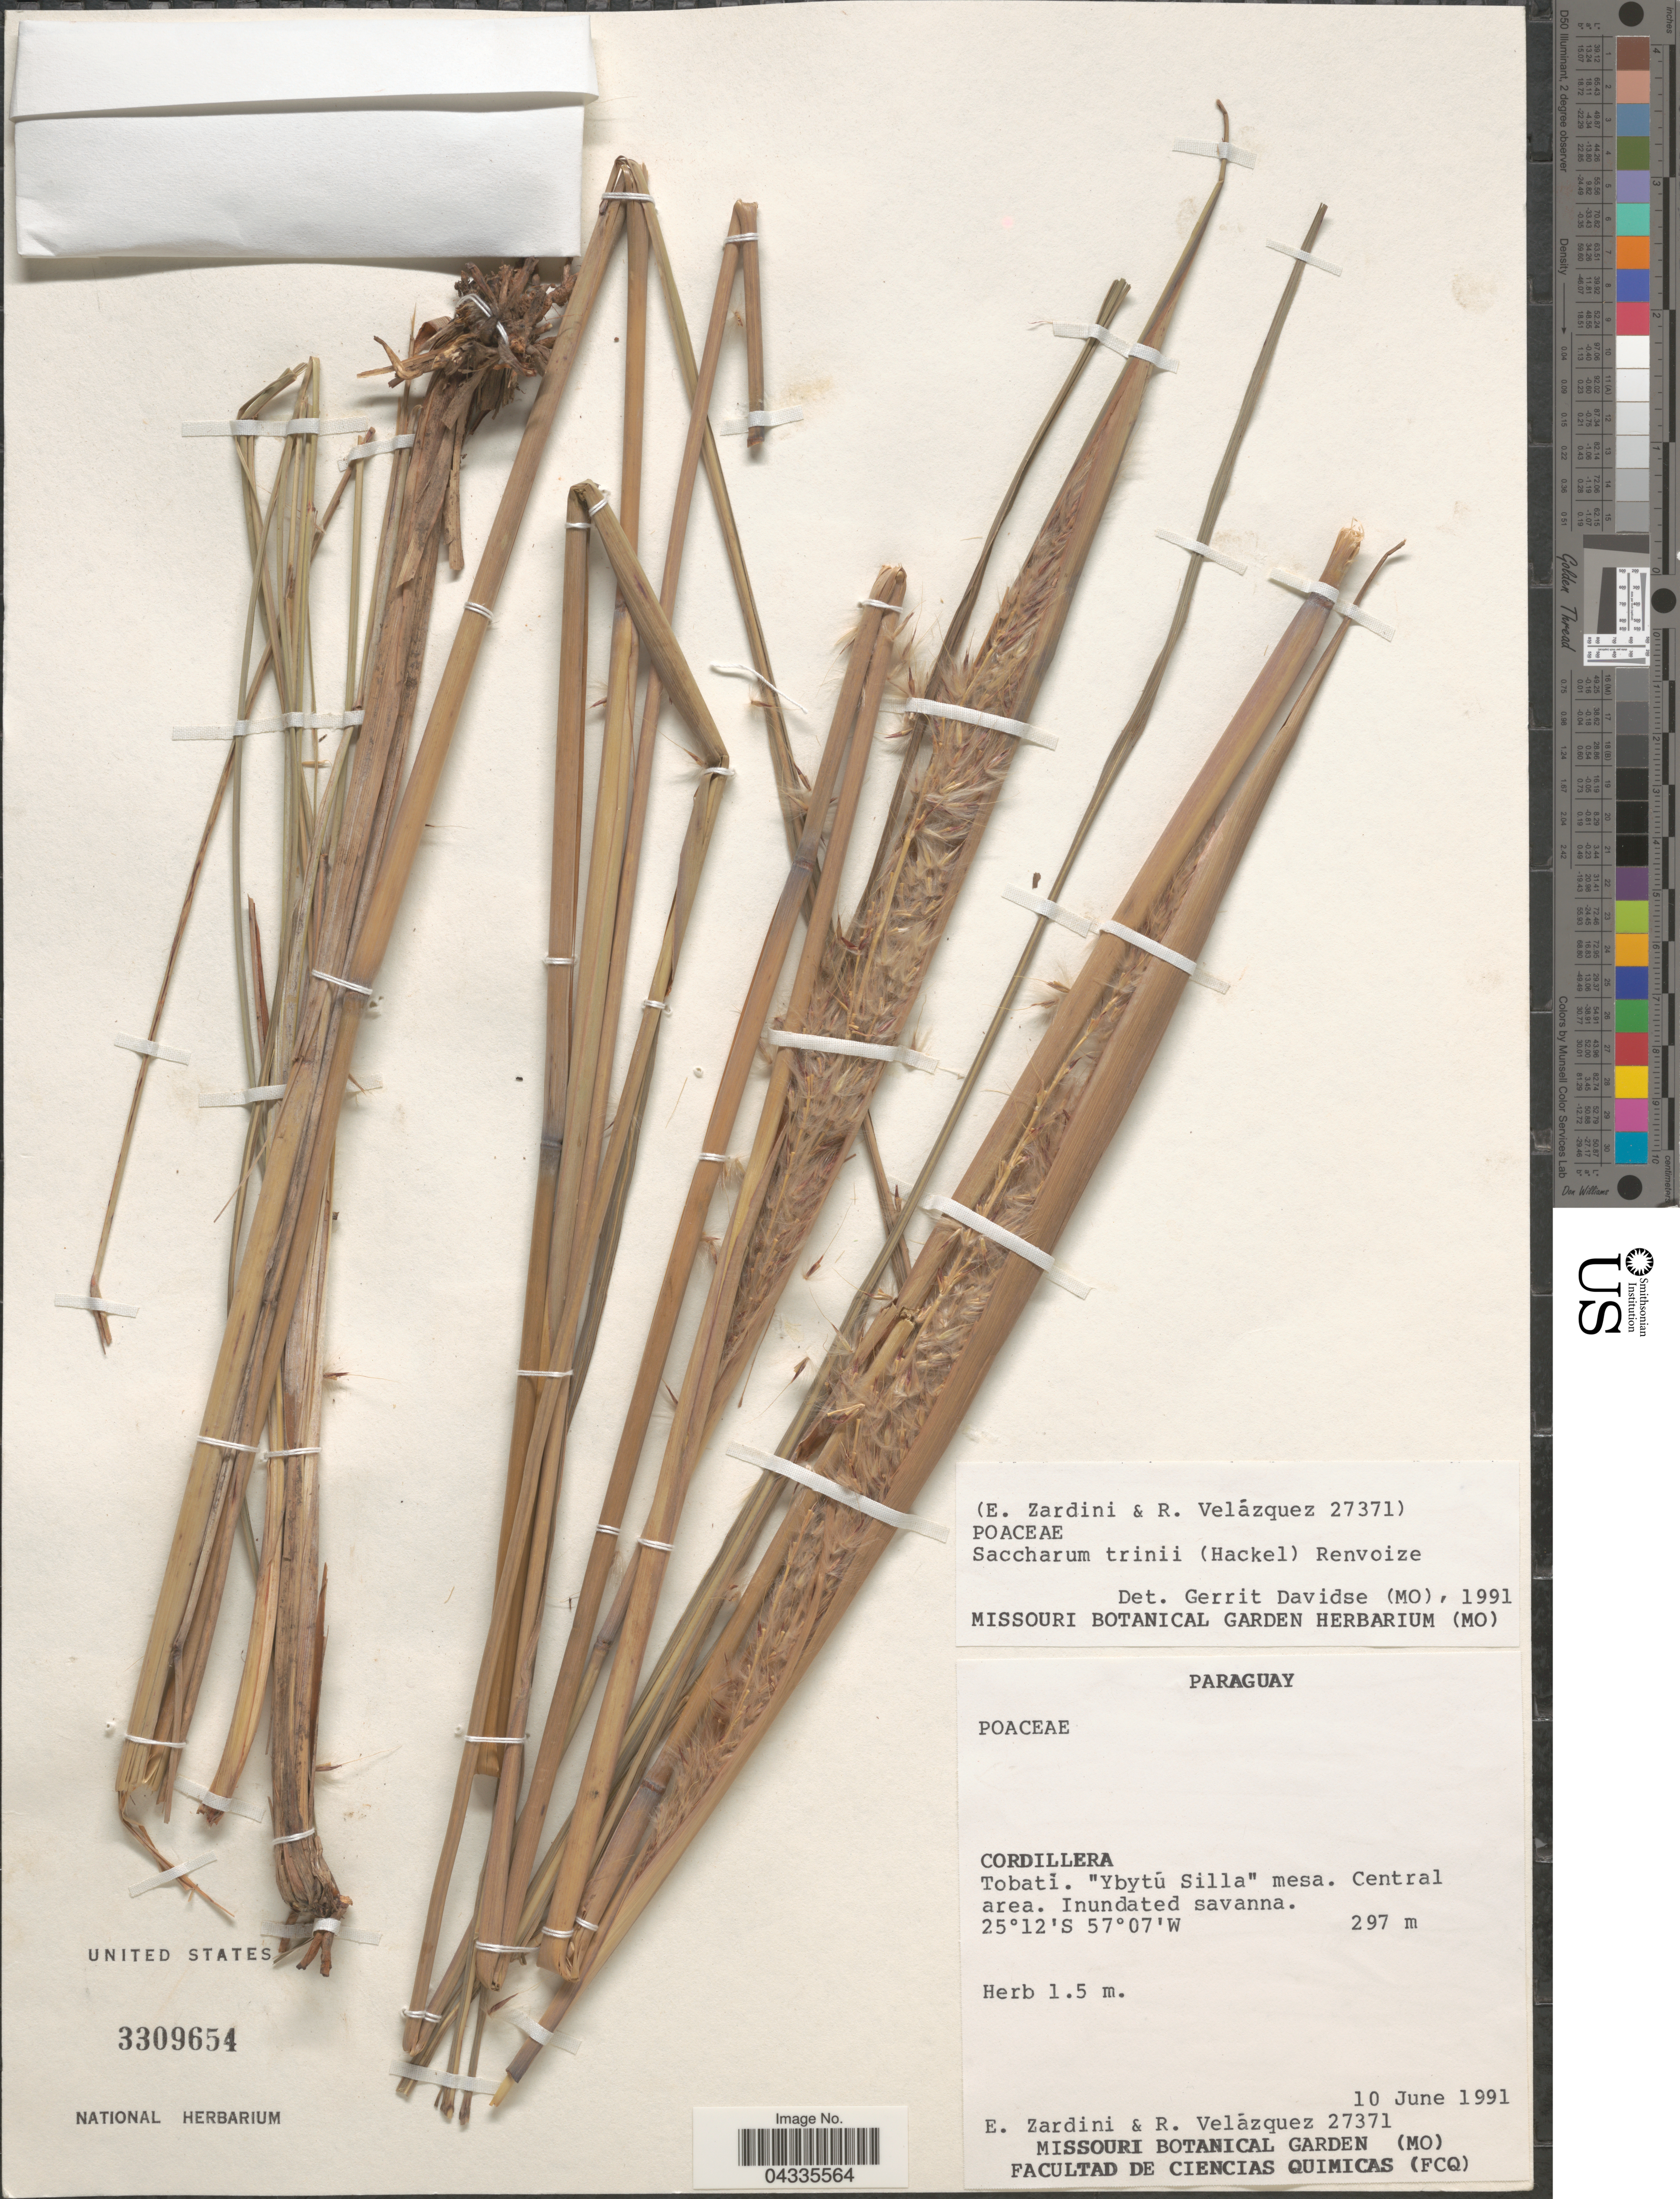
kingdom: Plantae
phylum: Tracheophyta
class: Liliopsida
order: Poales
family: Poaceae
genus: Erianthus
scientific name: Erianthus trinii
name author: Hack.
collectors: E. Zardini & R. Velázquez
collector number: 27371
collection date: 1991-06-10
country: Paraguay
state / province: Cordillera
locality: Tobatí. "Ybytú Silla" mesa. Central area. Inundated svanna.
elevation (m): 297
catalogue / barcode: US 3309654